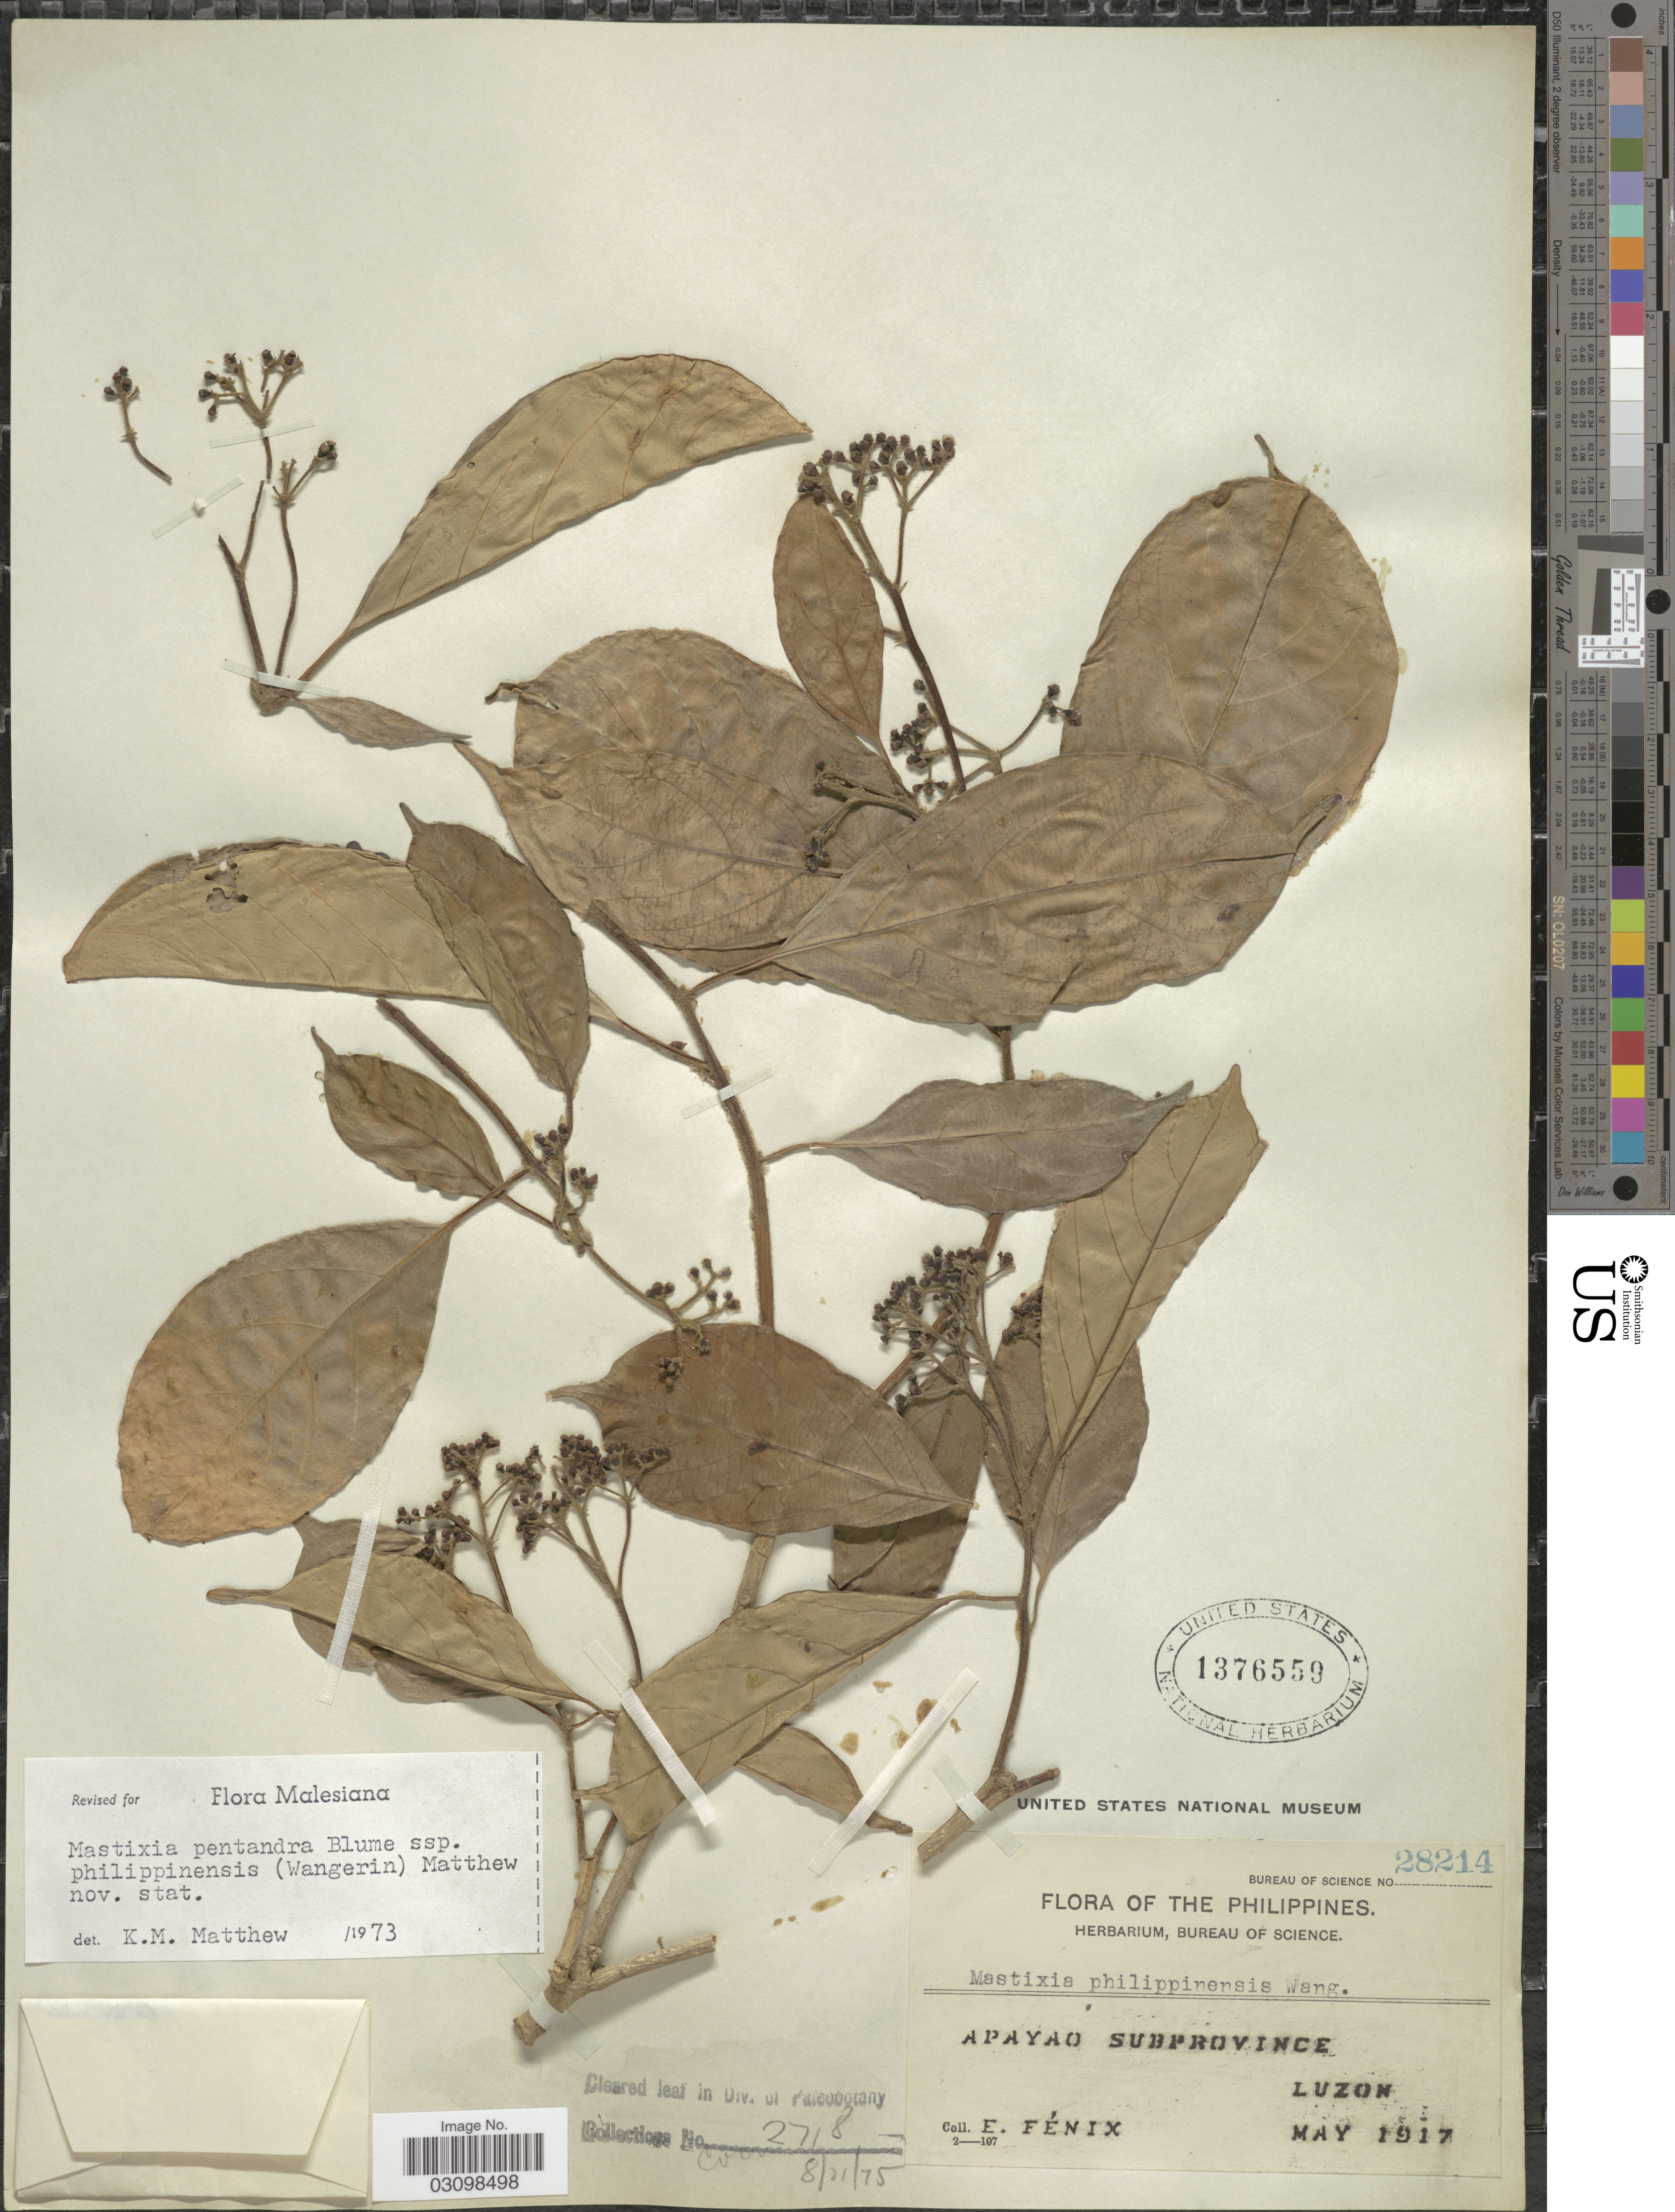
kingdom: Plantae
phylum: Tracheophyta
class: Magnoliopsida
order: Cornales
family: Nyssaceae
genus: Mastixia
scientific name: Mastixia pentandra subsp. philippinensis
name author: Wangerin & K.M. Matthew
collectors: E. Fénix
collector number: Bureau of science 28214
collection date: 1917-05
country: Philippines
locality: Apayao Subprovince, Luzon.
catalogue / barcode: US 1376559